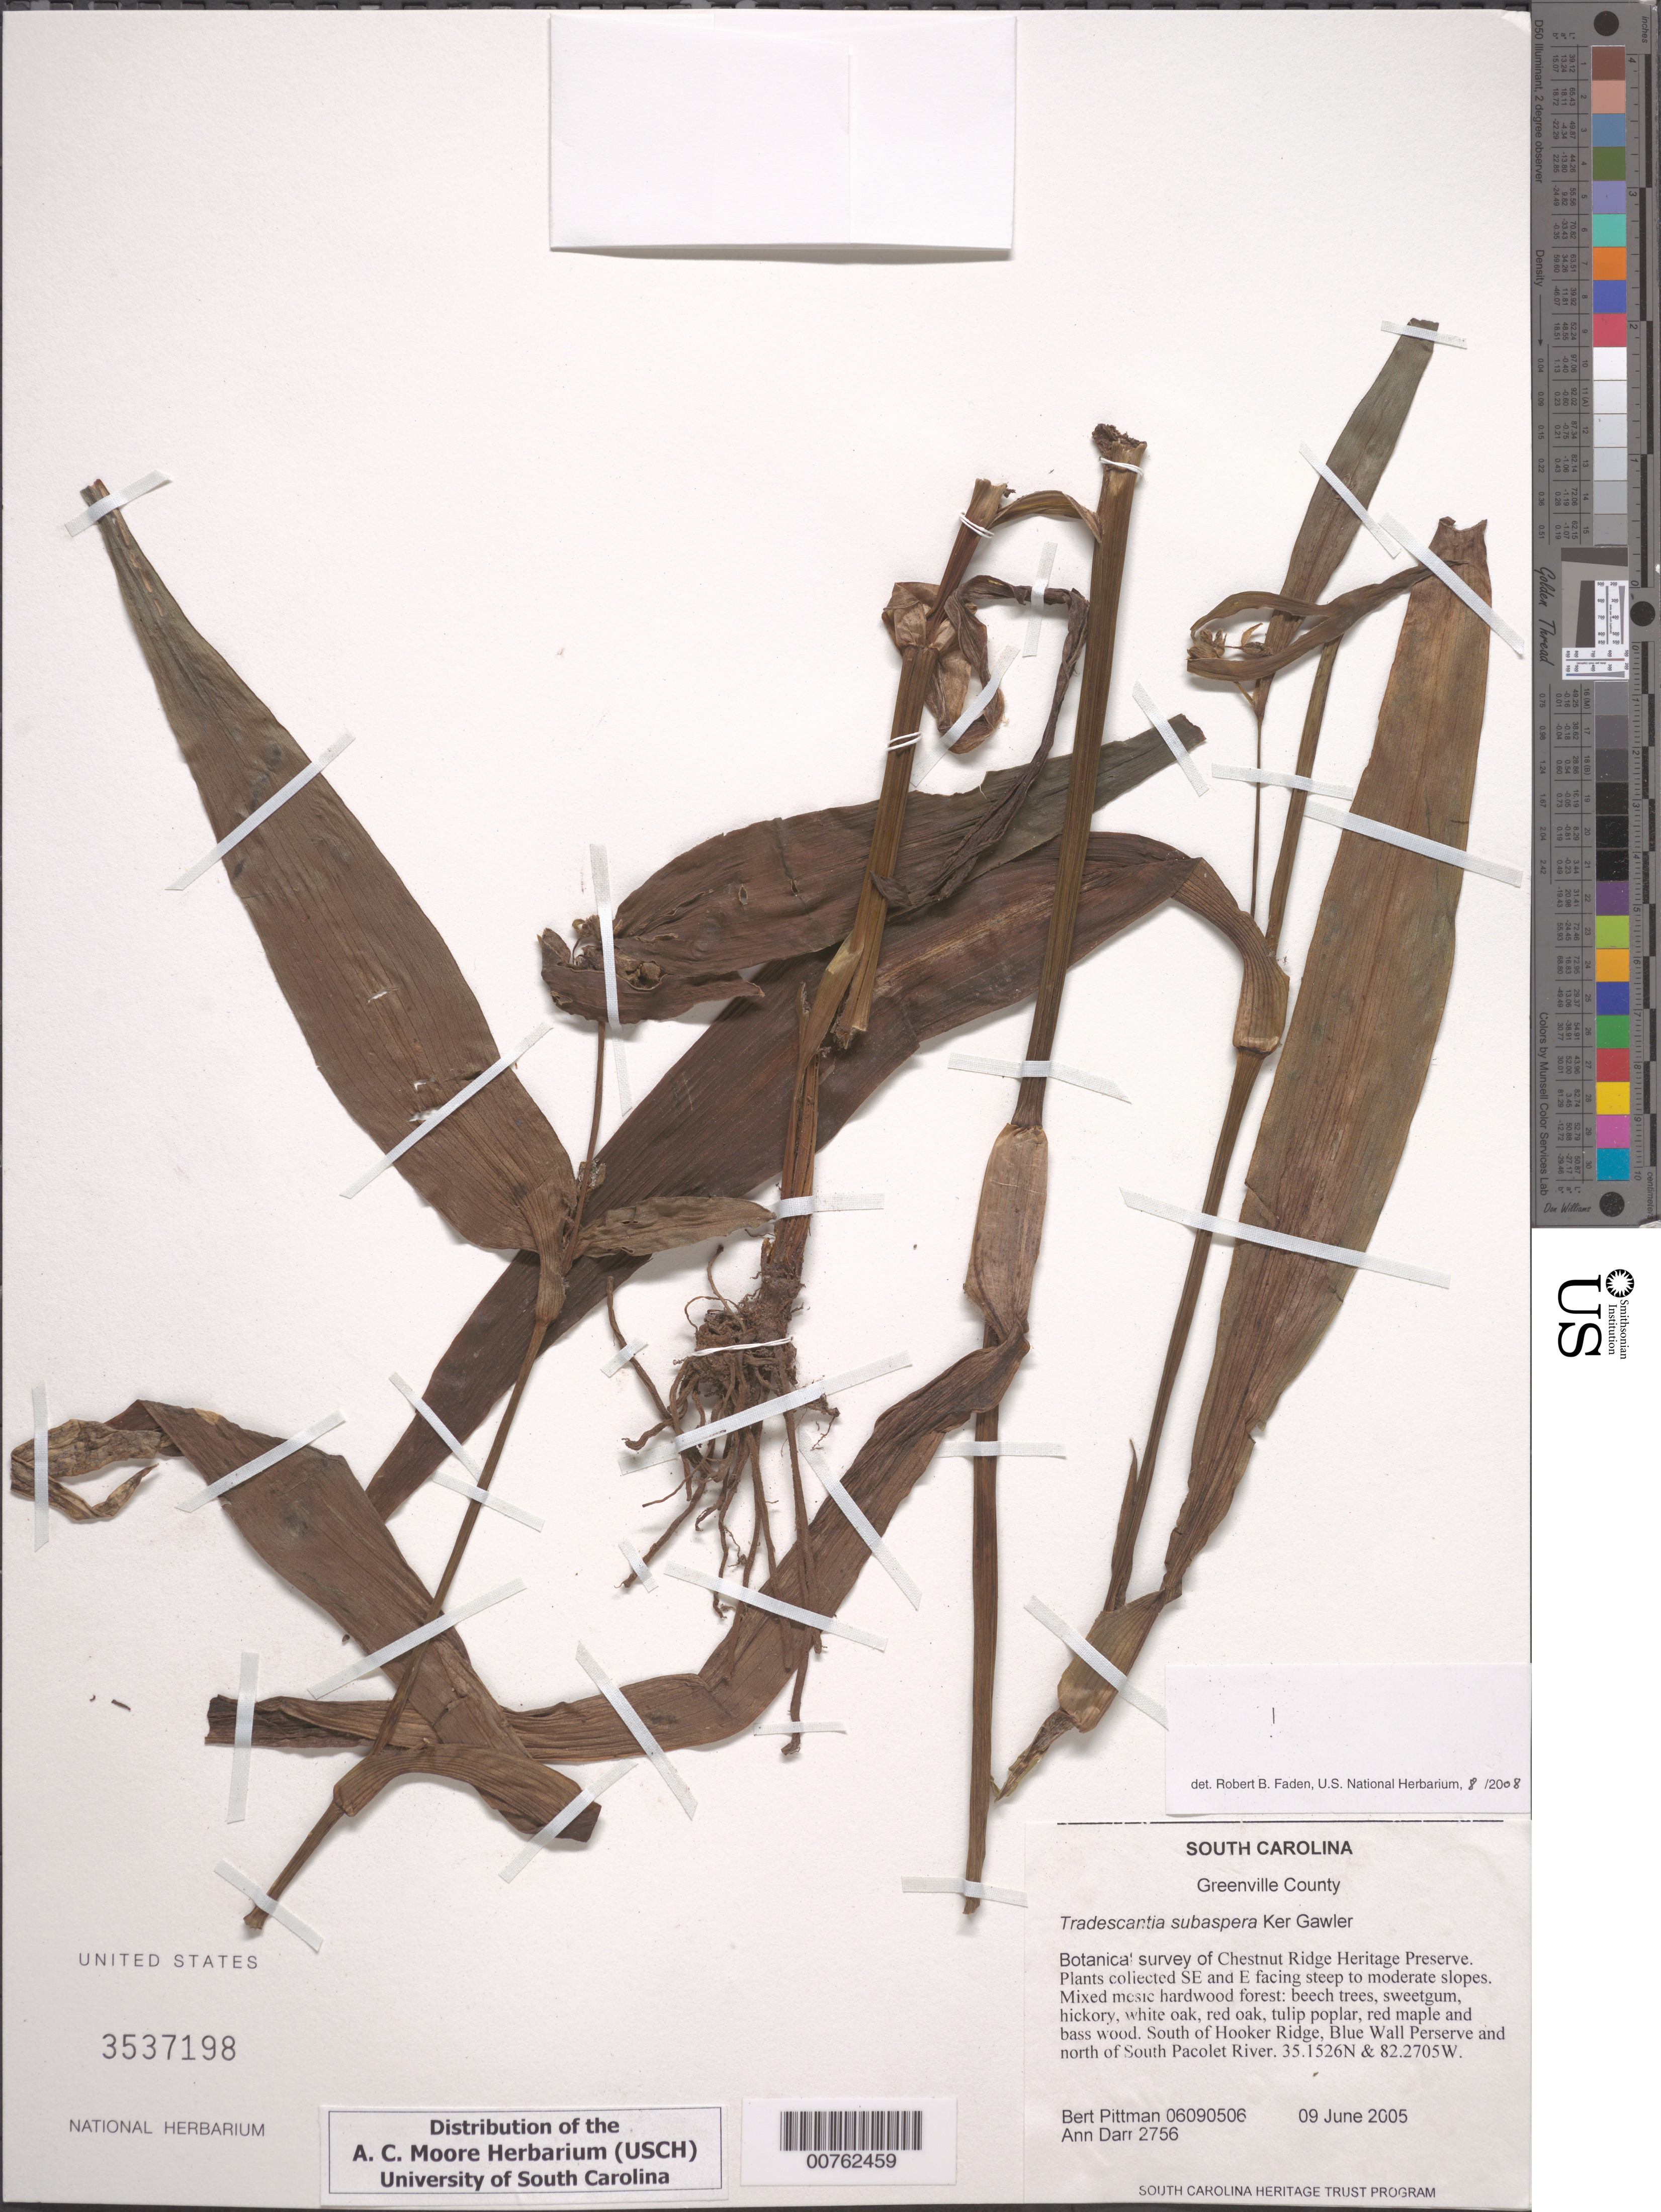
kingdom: Plantae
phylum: Tracheophyta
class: Liliopsida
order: Commelinales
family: Commelinaceae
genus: Tradescantia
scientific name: Tradescantia subaspera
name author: Ker Gawl.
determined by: Faden, Robert B., (US), Smithsonian Institution - National Museum of Natural History (UNITED STATES)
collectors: B. Pittman & A. Darr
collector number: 06090506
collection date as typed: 09 Jun 2005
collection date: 2005-06-09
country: United States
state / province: South Carolina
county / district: Greenville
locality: Botanical survey of Chestnut Ridge Heritage Preserve.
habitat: Botanical survey of Chestnut Ridge Heritage Preserve. Plants collected SE and E facing steep to moderate slopes. Mixed mesic hardwood forest: beech trees, sweetgum, hickory, white oak, red oak, tulip poplar, red maple and bass wood. South of Hooker Ridge, Blue Wall Perserve and north of South Pacolet River.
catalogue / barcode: US 3537198